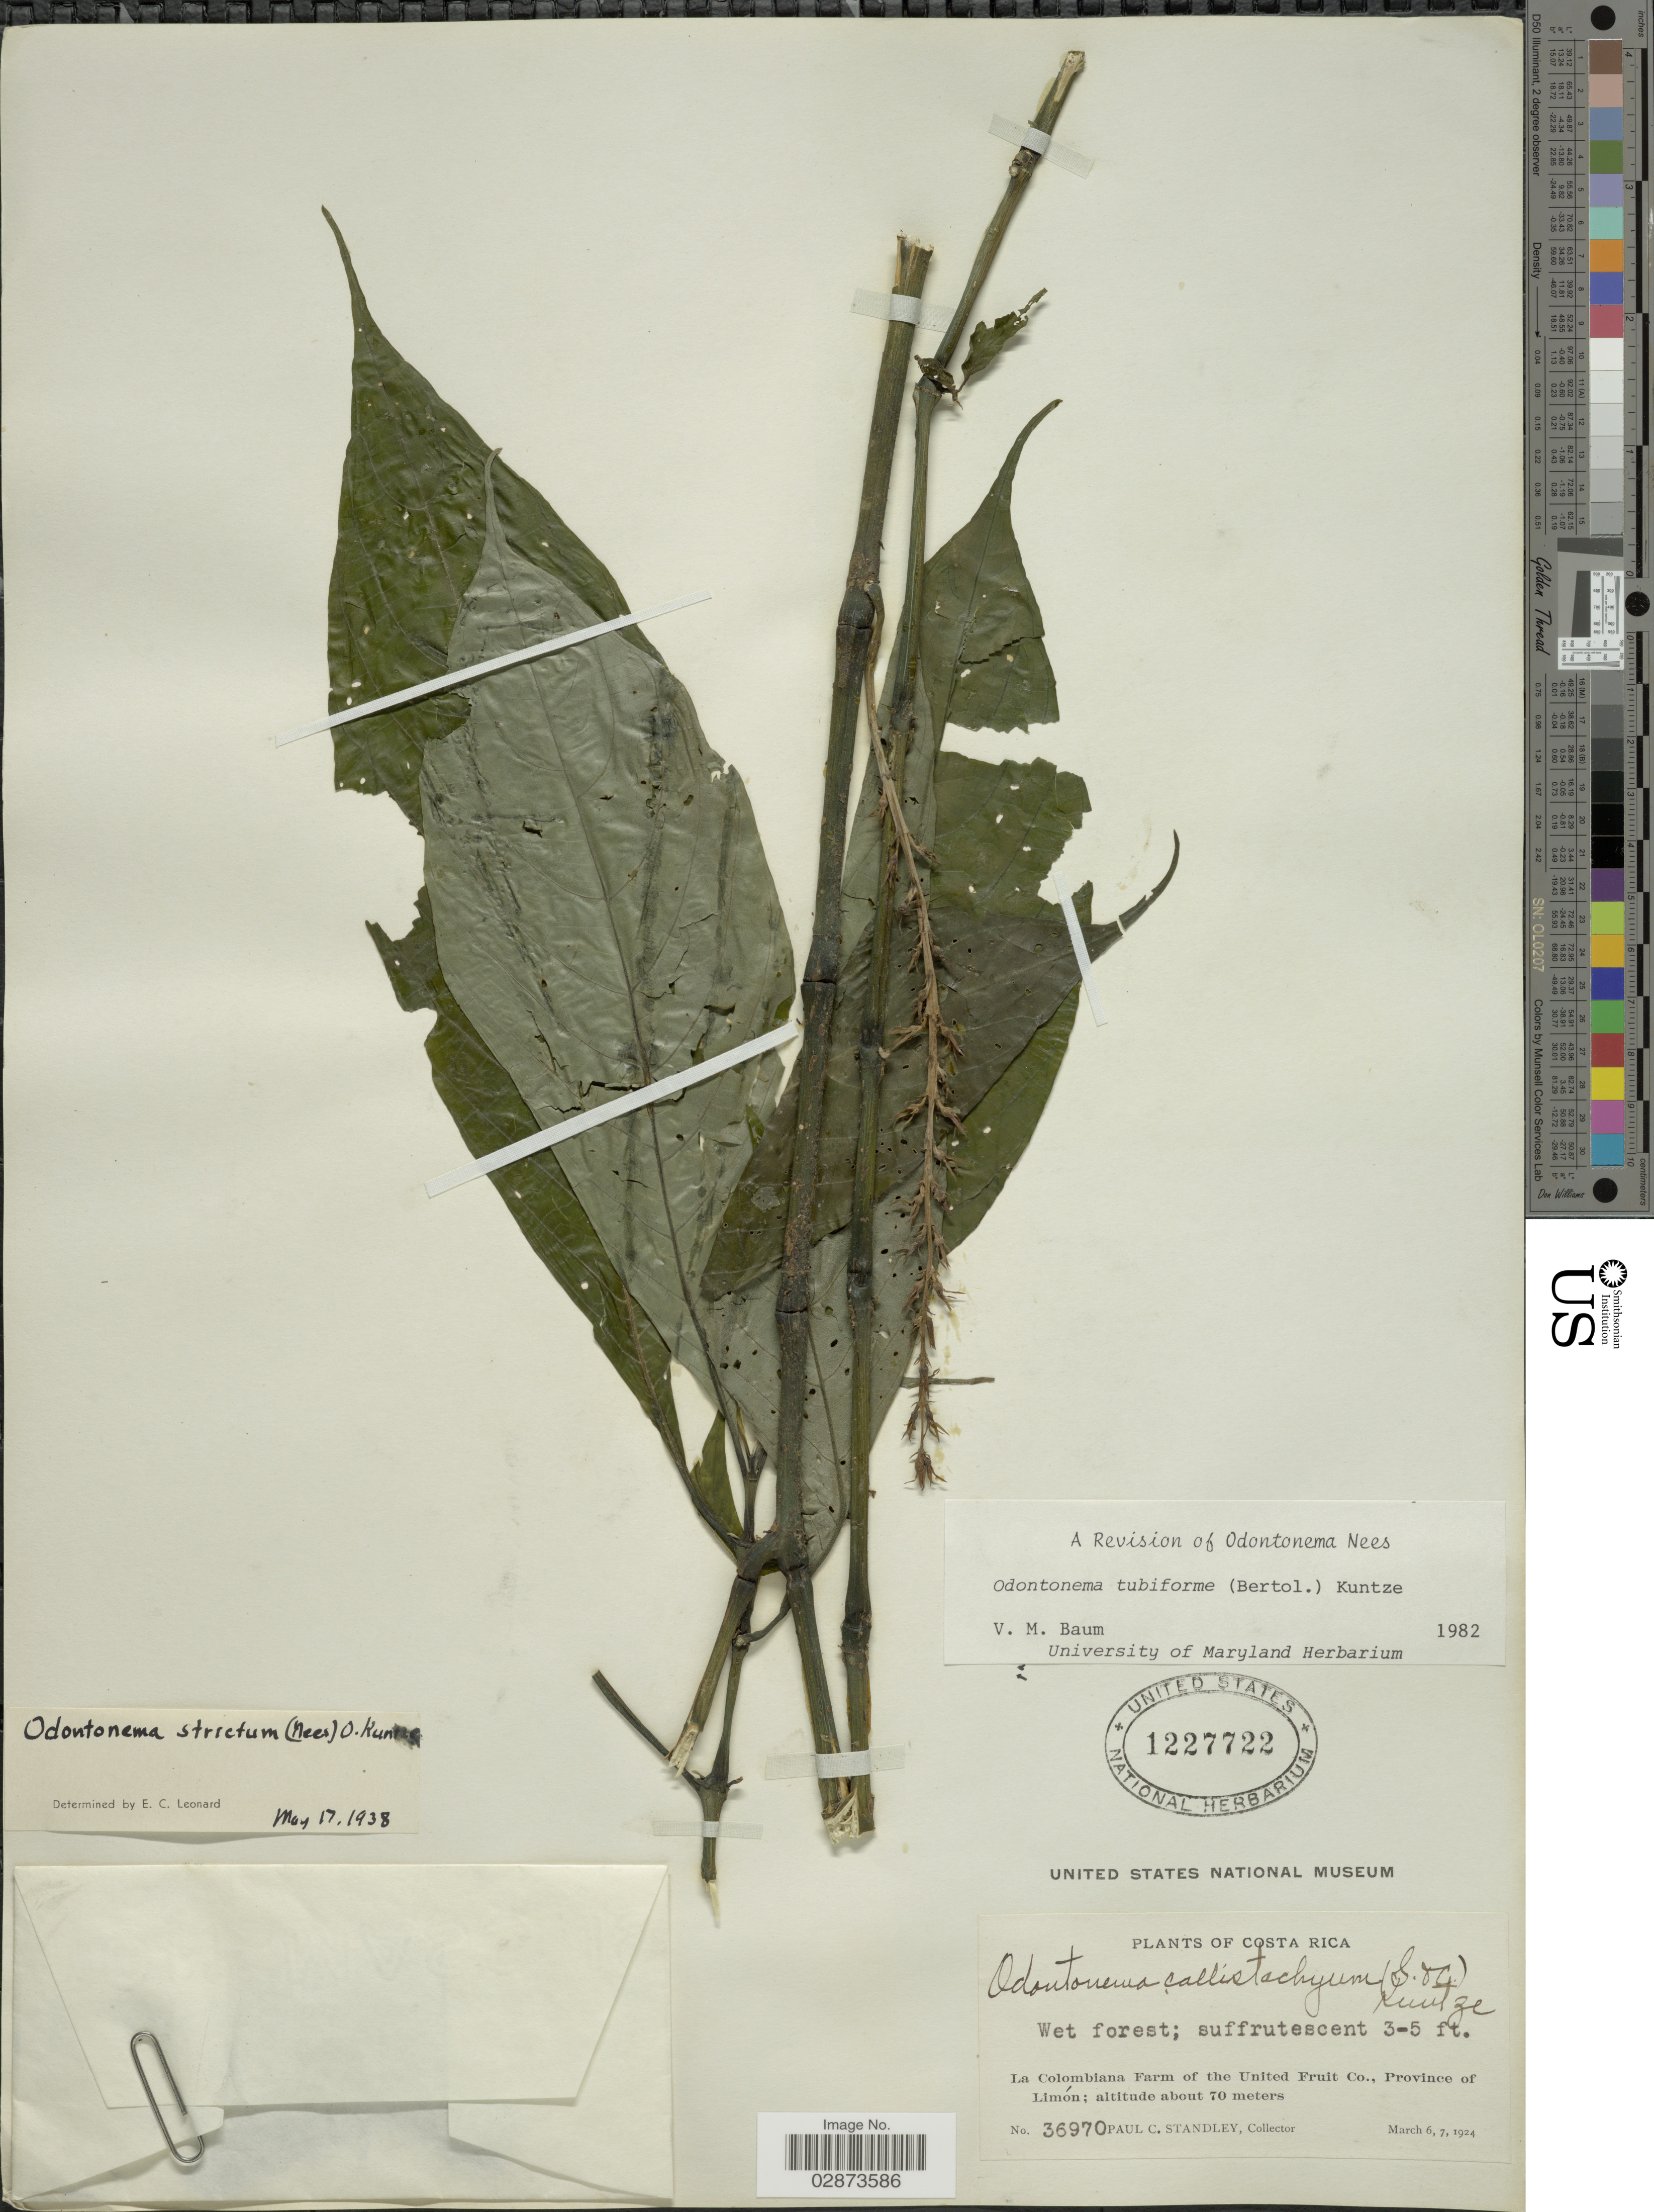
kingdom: Plantae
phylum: Tracheophyta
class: Magnoliopsida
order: Lamiales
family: Acanthaceae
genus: Odontonema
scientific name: Odontonema tubaeforme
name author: (Bertol.) Kuntze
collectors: P. C. Standley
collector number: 36970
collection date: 1924-03-06/1924-03-07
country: Costa Rica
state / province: Limón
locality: La Colombiana Farm of the United Fruit Co., Province of Limón.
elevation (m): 70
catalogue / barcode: US 1227722